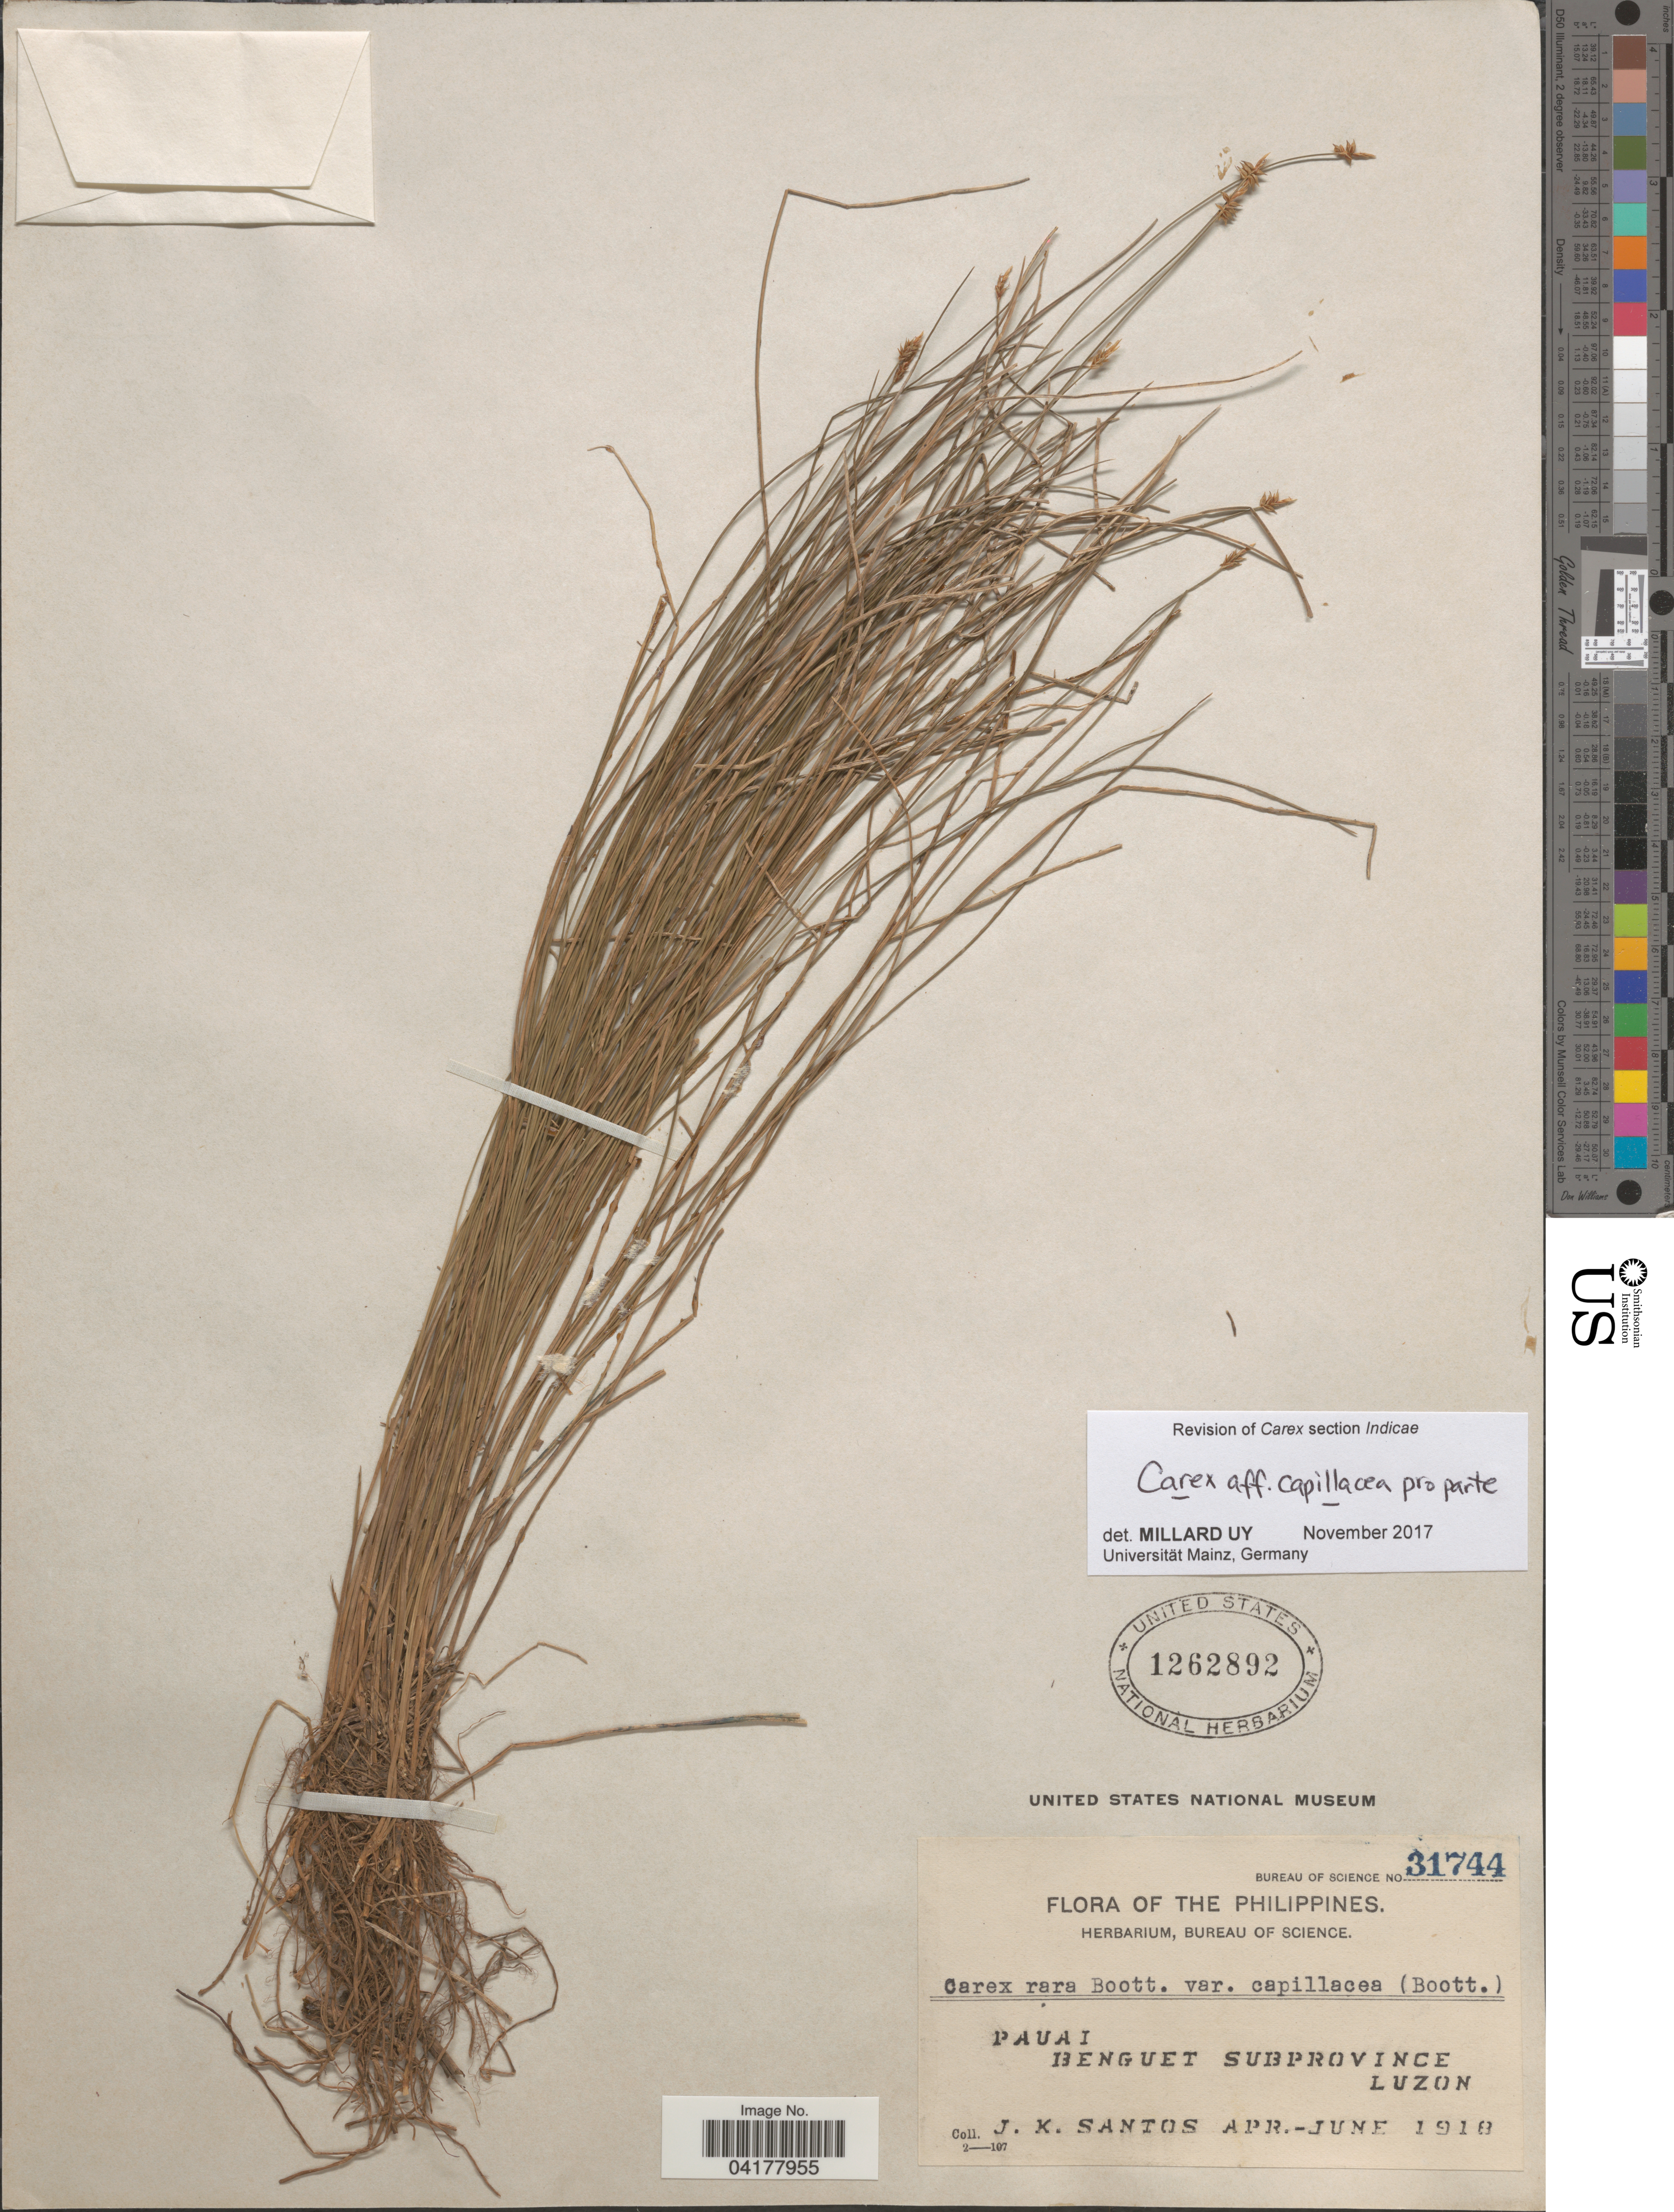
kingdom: Plantae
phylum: Tracheophyta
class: Liliopsida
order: Poales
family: Cyperaceae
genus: Carex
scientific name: Carex capillacea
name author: Boott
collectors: J. K. Santos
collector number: Bureau of Science 31744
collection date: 1918-04/1918-06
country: Philippines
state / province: Cordillera (Administrative Region)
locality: Pauai. Benguet Subprovince. Luzon.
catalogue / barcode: US 1262892